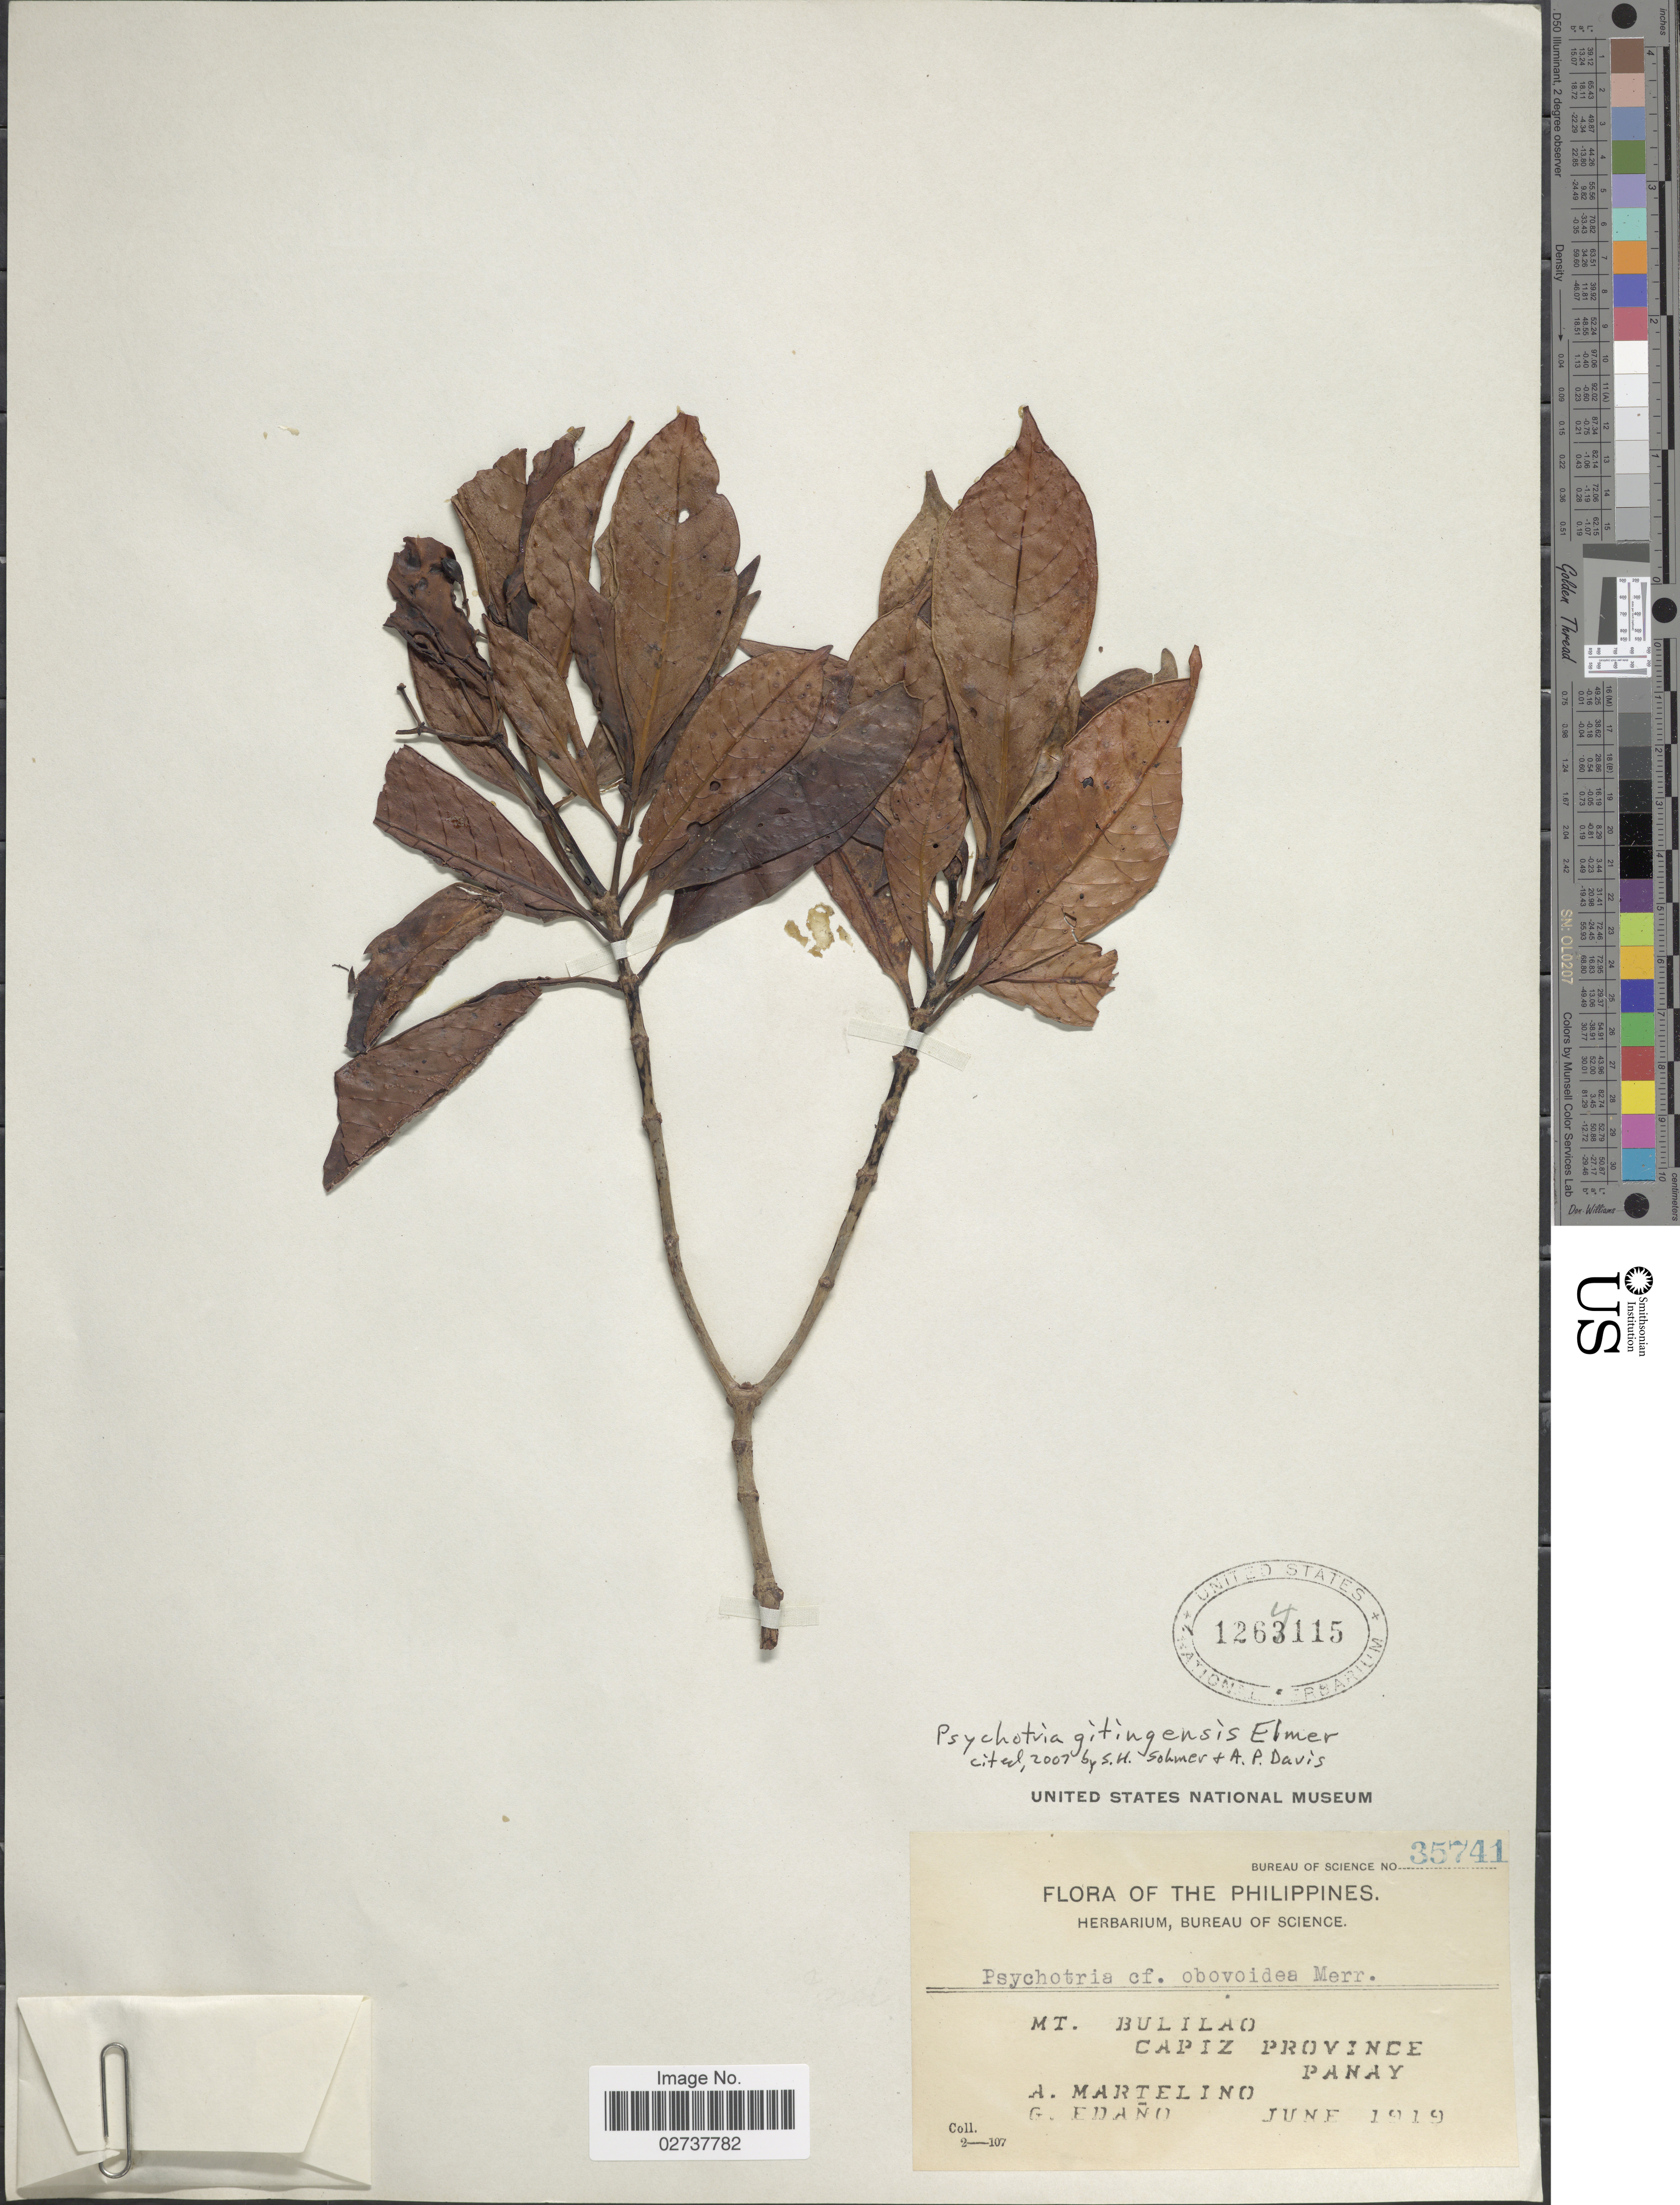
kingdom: Plantae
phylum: Tracheophyta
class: Magnoliopsida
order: Gentianales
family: Rubiaceae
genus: Psychotria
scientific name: Psychotria gitingensis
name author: Elmer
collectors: A. Martelino & G. Edaño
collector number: Bureau of Science 35741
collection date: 1919-06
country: Philippines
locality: Mt. Bulilao Capiz Province Panay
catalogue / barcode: US 1264115